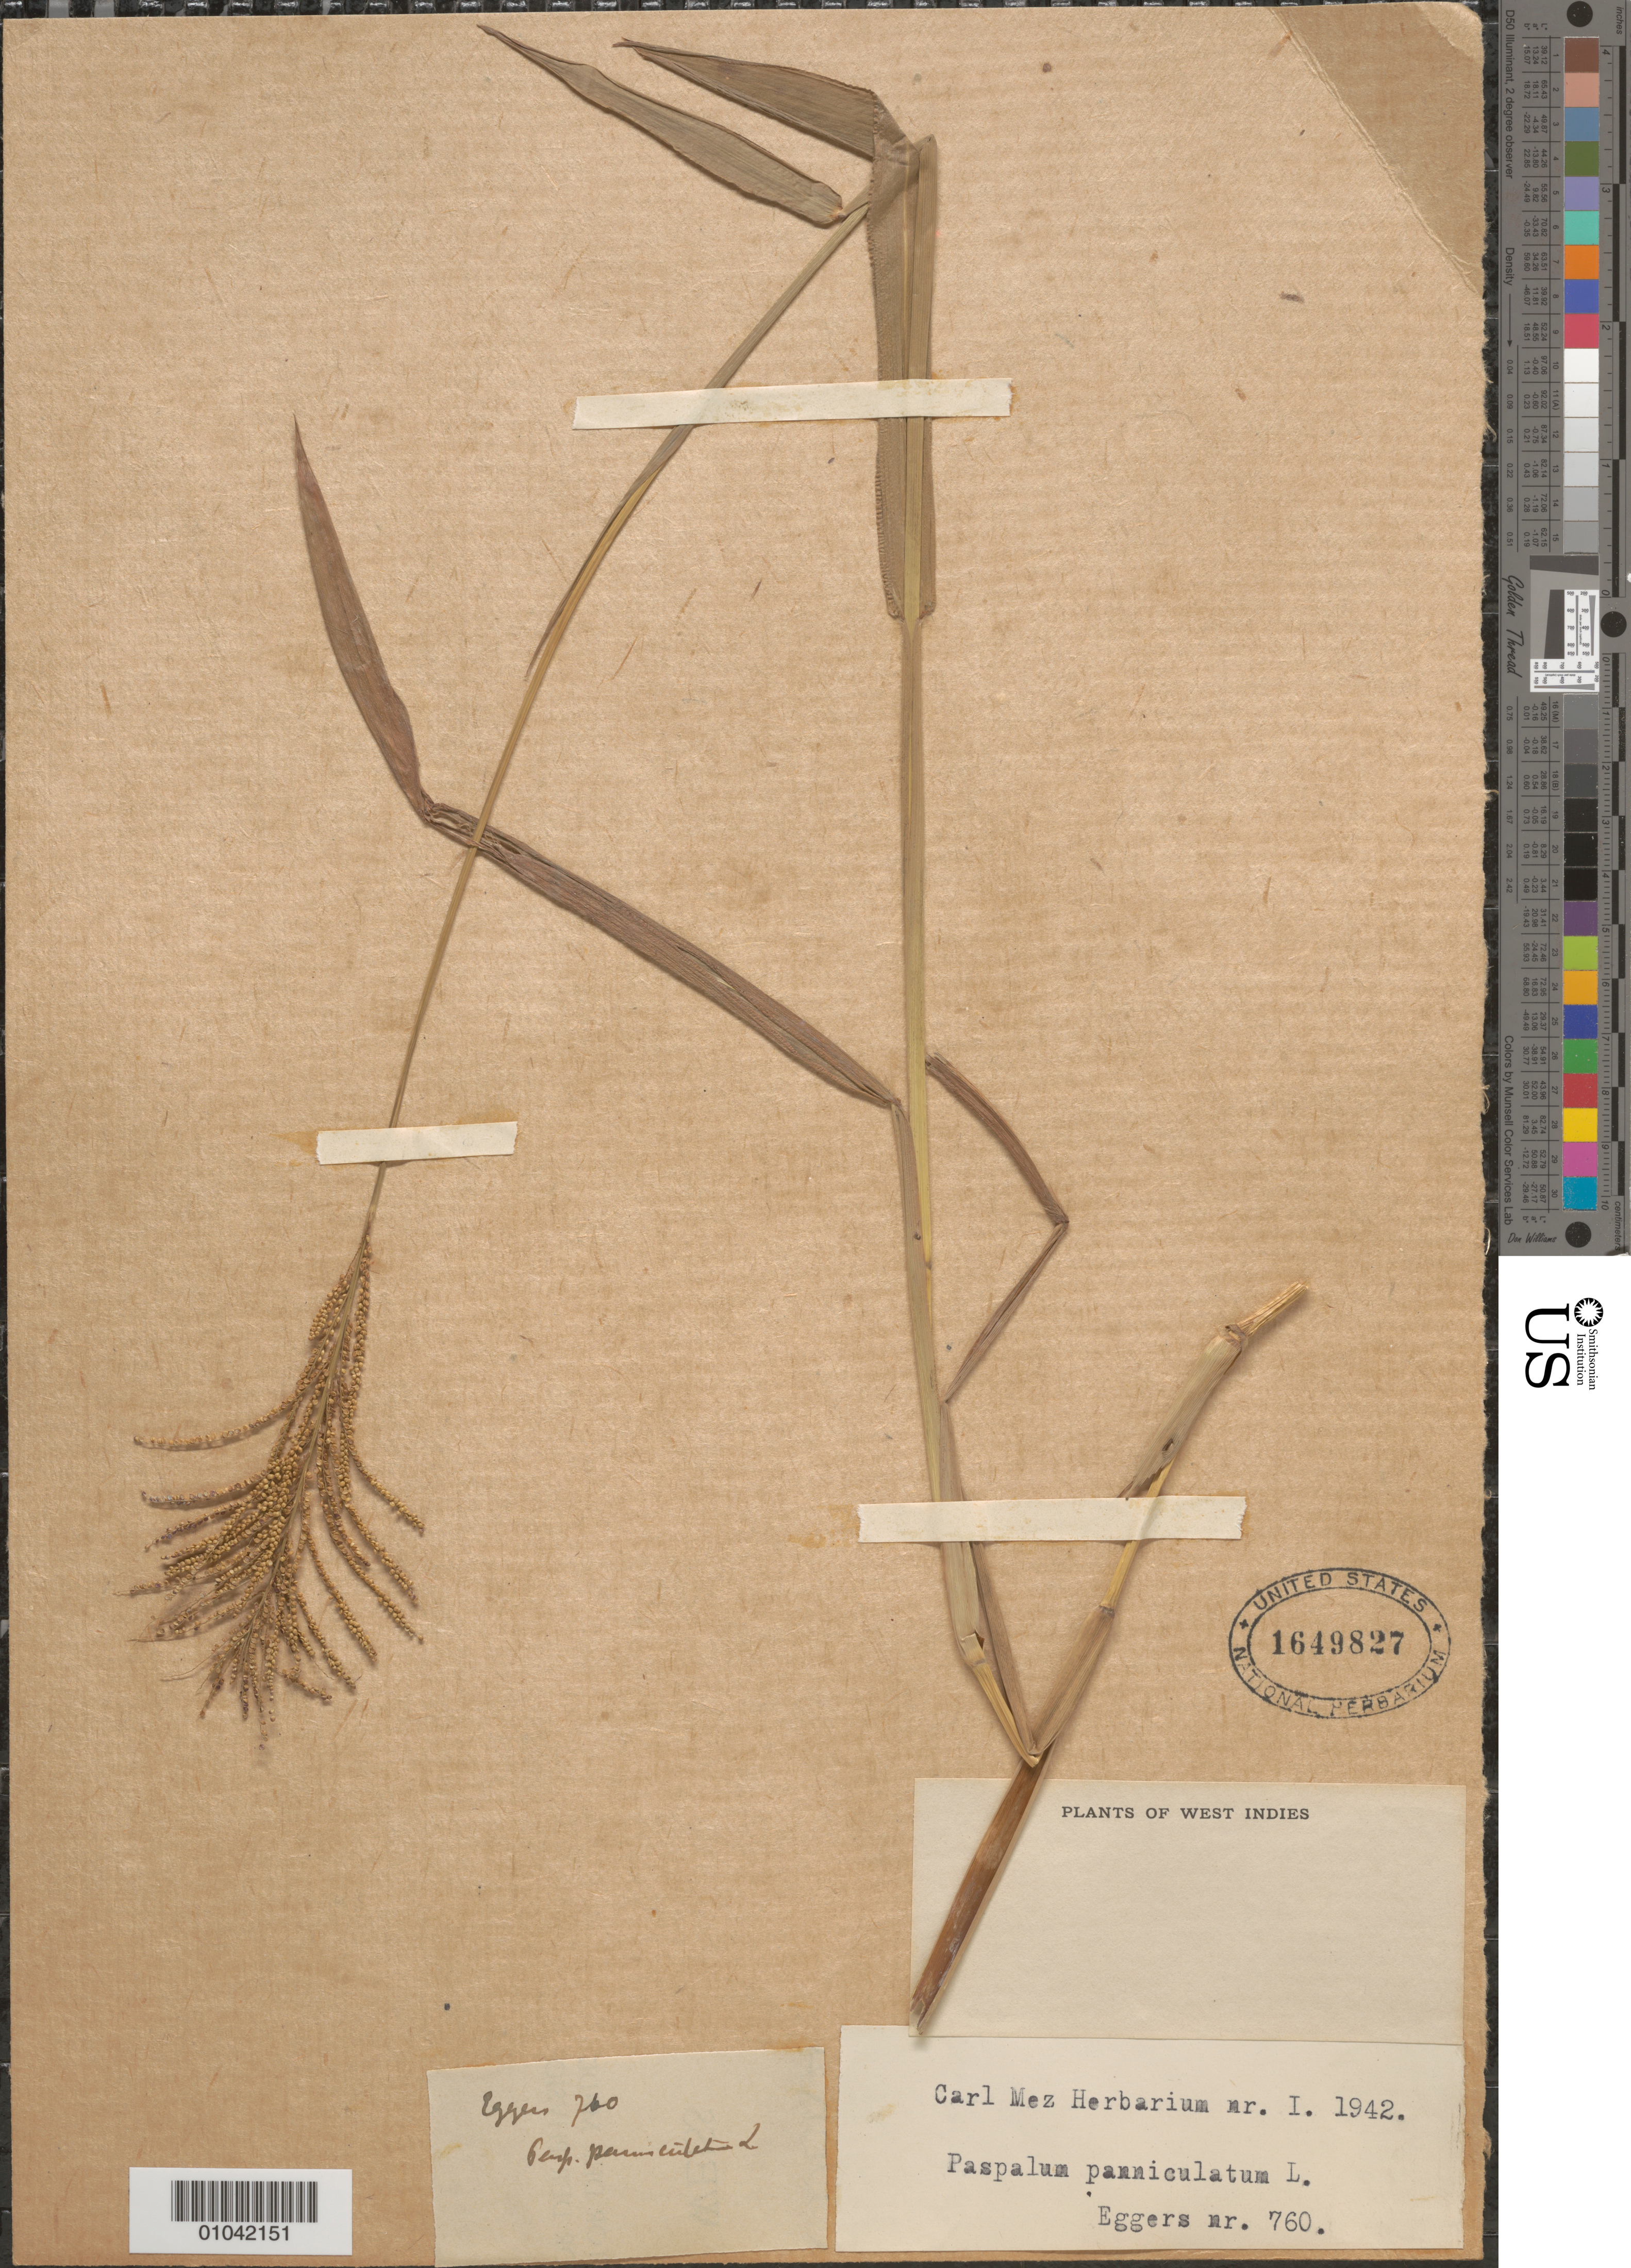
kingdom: Plantae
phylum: Tracheophyta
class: Liliopsida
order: Poales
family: Poaceae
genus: Paspalum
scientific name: Paspalum paniculatum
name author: L.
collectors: H. F. A. von Eggers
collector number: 760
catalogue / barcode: US 1649827